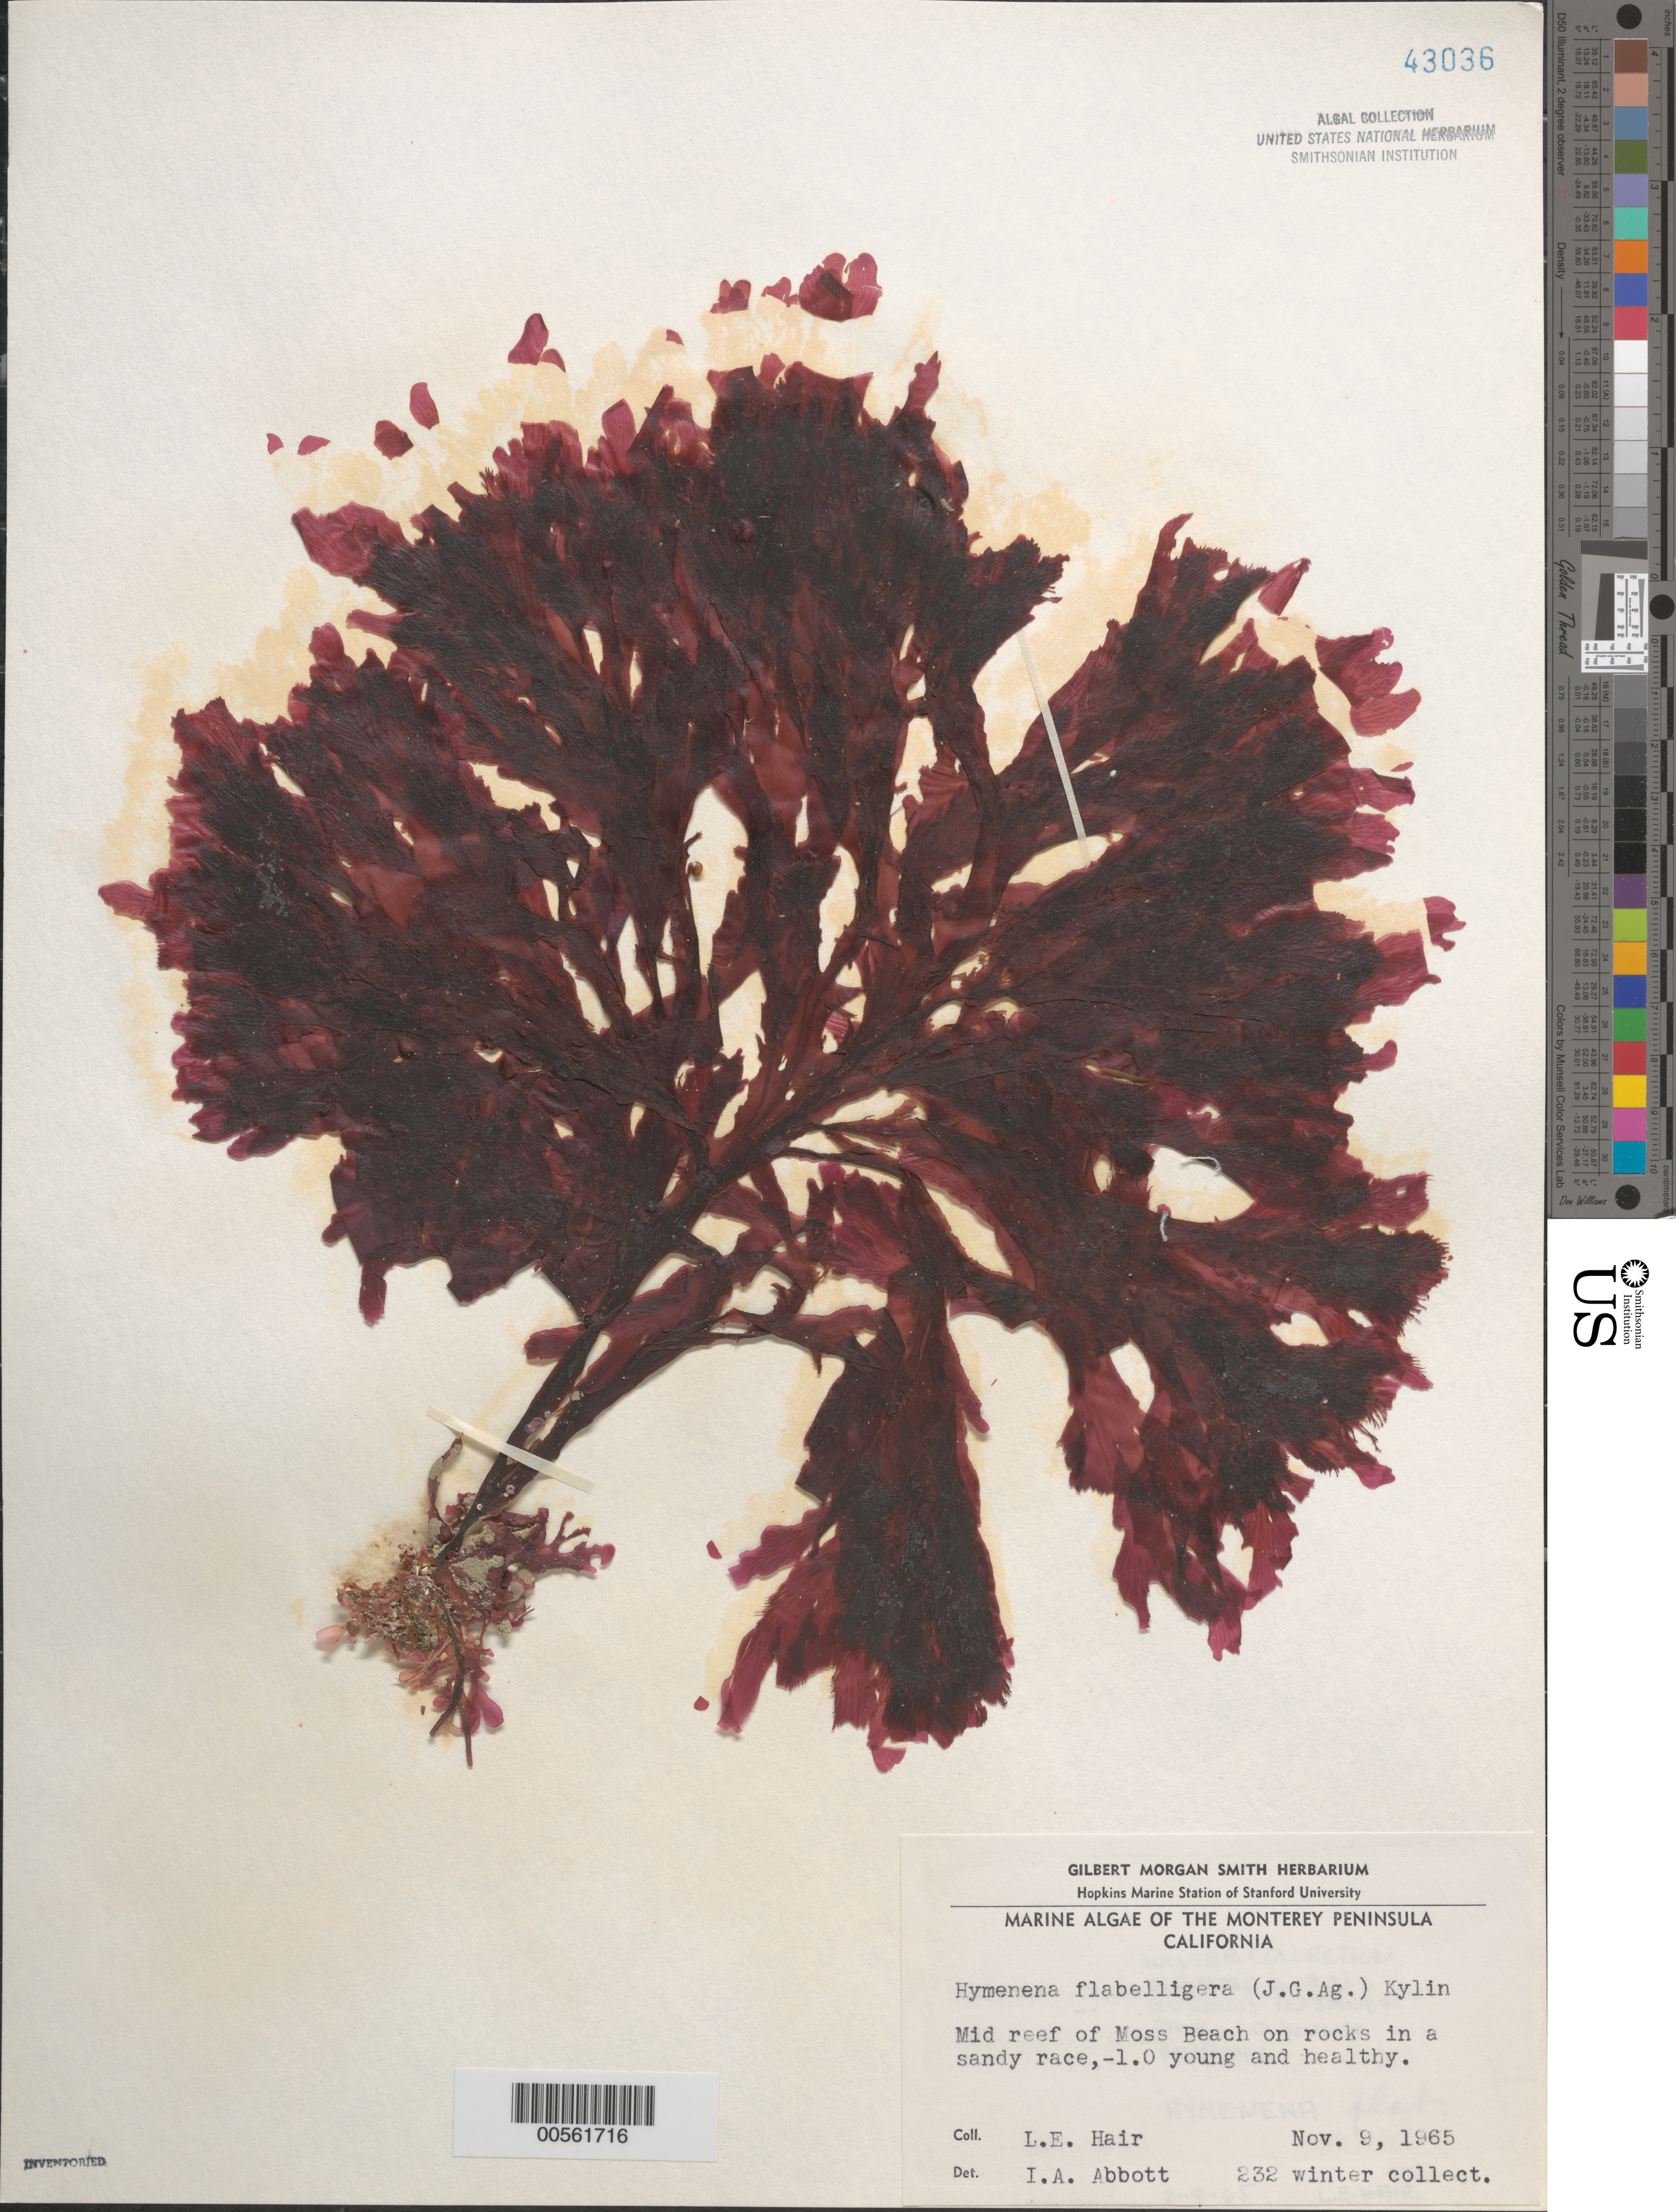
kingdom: Plantae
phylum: Rhodophyta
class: Florideophyceae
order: Ceramiales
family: Delesseriaceae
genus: Hymenena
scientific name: Hymenena flabelligera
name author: (J. Agardh) Kylin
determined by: Abbott, Isabella A.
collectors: L. Hair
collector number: Leh 232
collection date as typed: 09 Nov 1965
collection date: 1965-11-09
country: United States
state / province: California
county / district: Monterey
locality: Middle Reef of Moss Beach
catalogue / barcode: US 43036